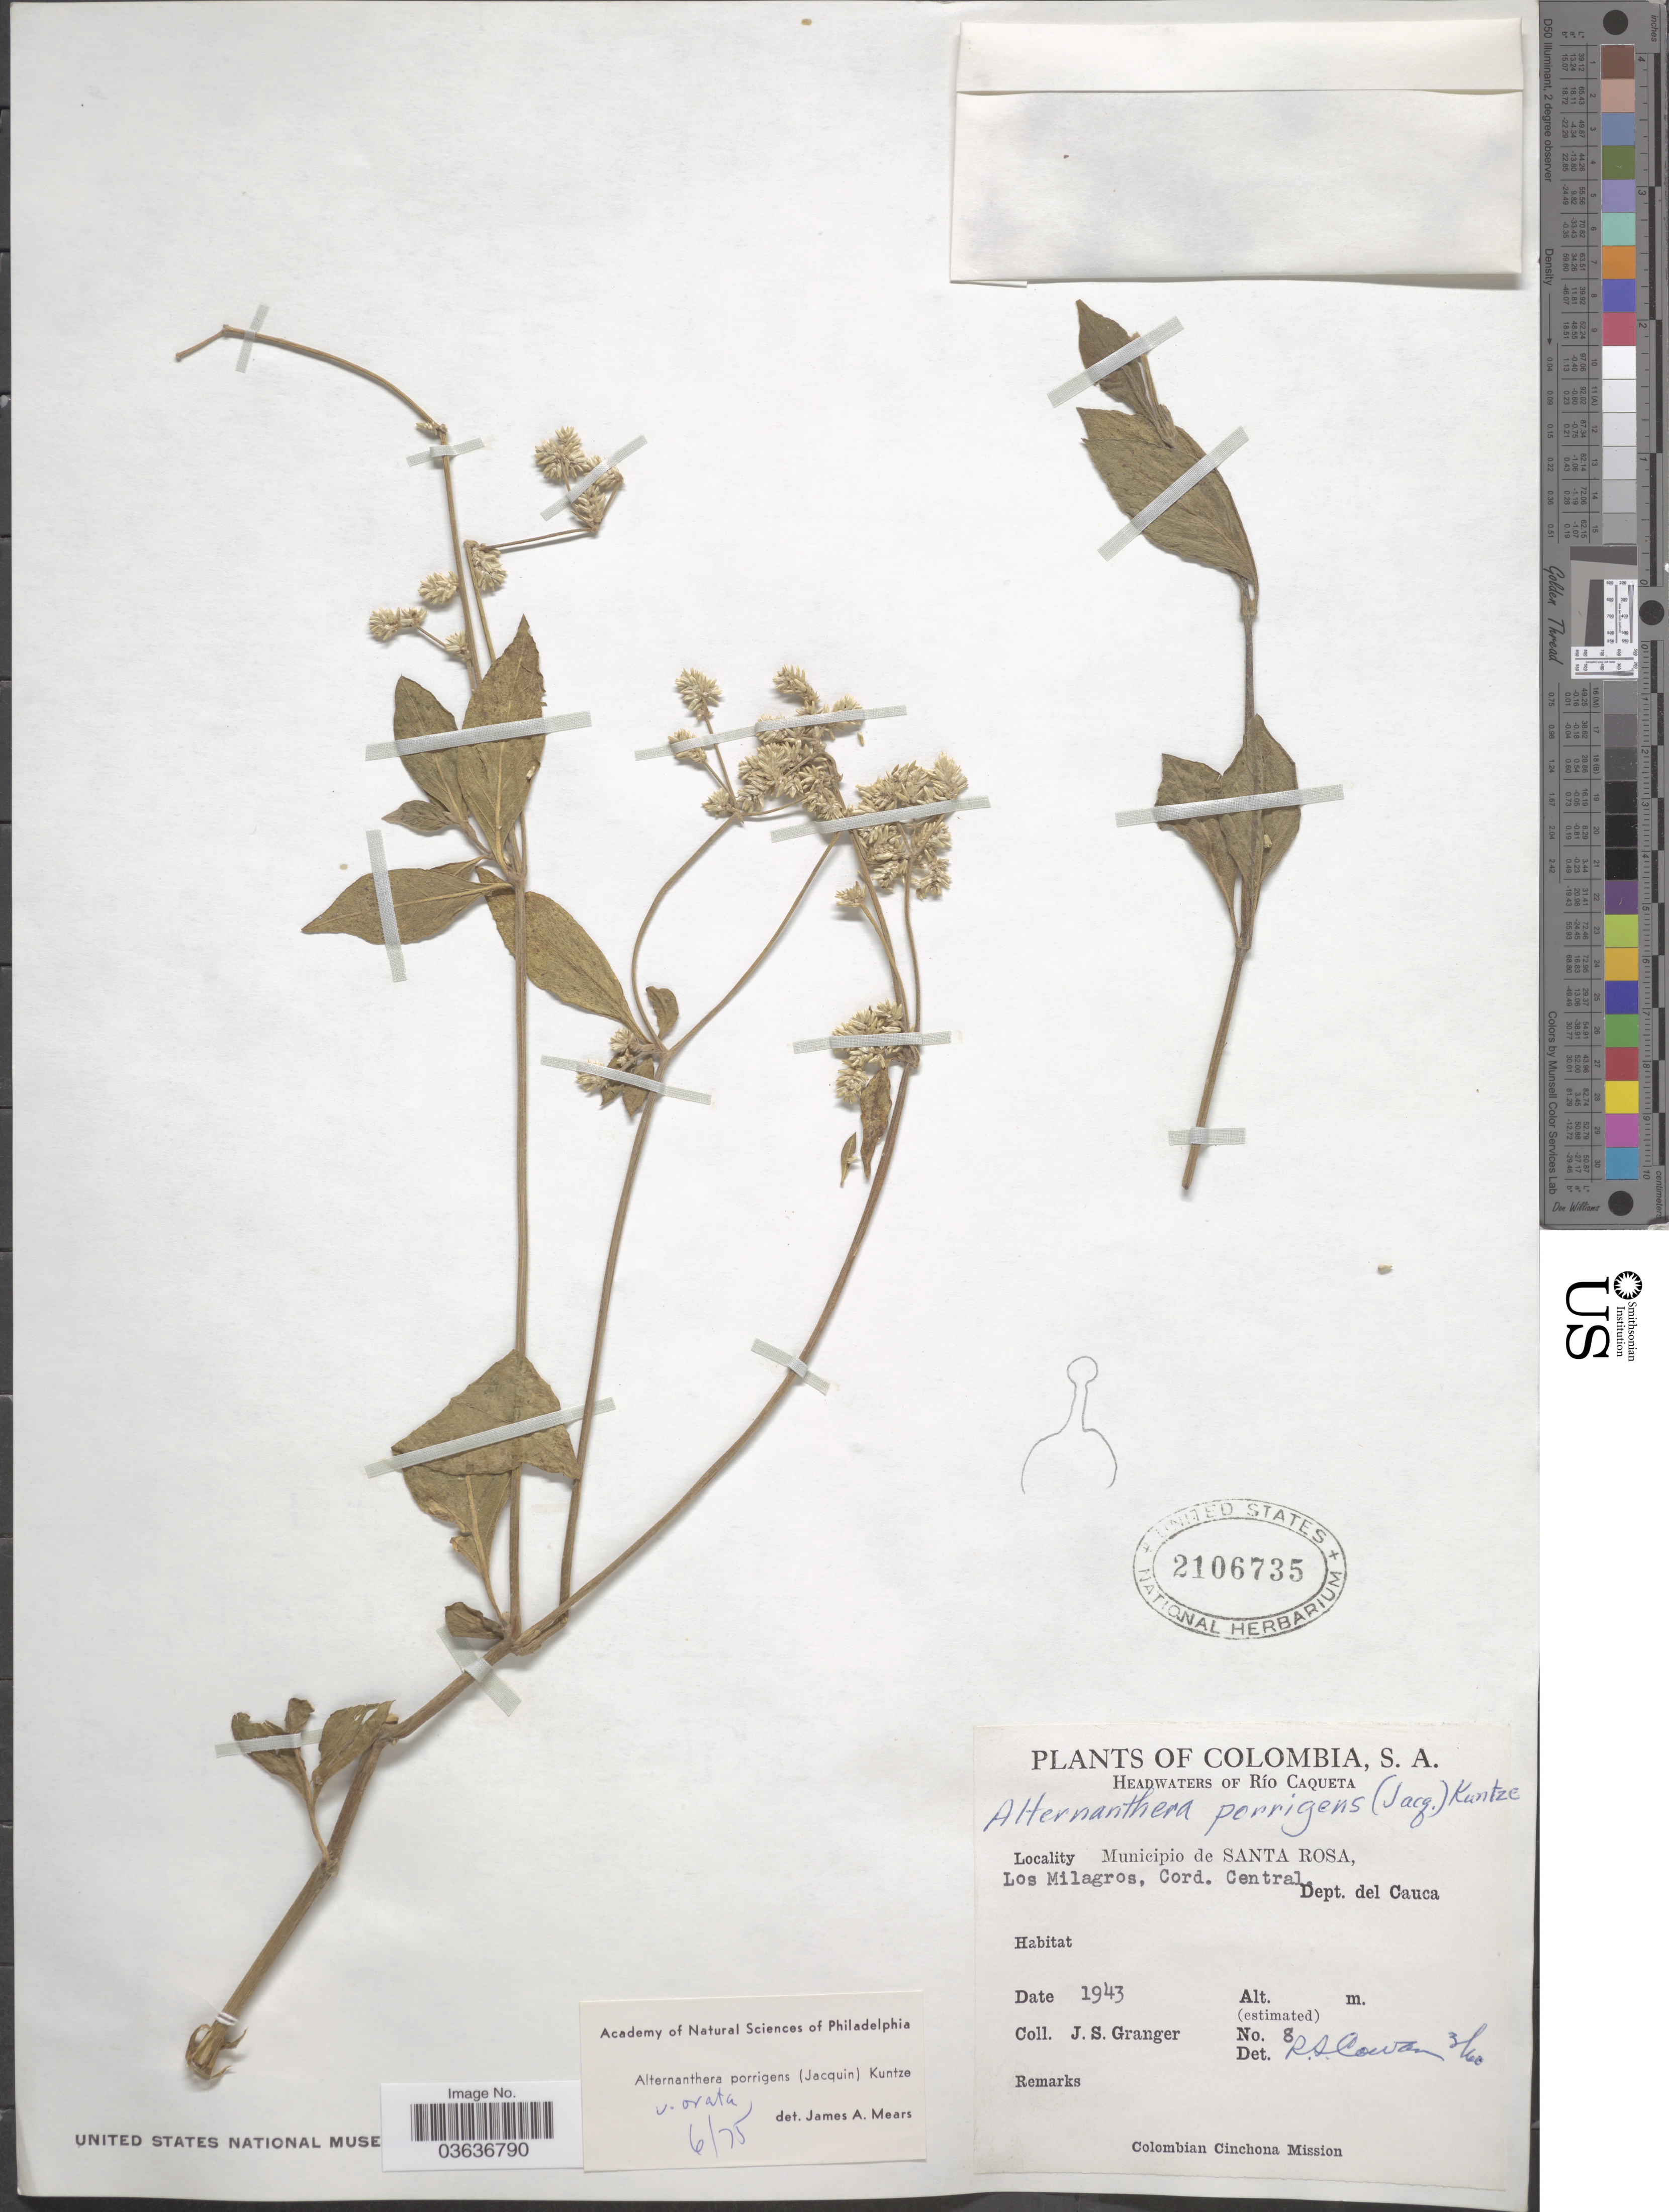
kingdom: Plantae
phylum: Tracheophyta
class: Magnoliopsida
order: Caryophyllales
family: Amaranthaceae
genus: Alternanthera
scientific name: Alternanthera porrigens var. ovata Mears var. nov. ined.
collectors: J. Granger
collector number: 8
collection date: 1943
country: Colombia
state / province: Cauca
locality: Headwaters of Rí Caqueta. Municipio de Santa Rosa, Los Milagros, Cord. Central. Dept. del Cauca.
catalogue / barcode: US 2106735